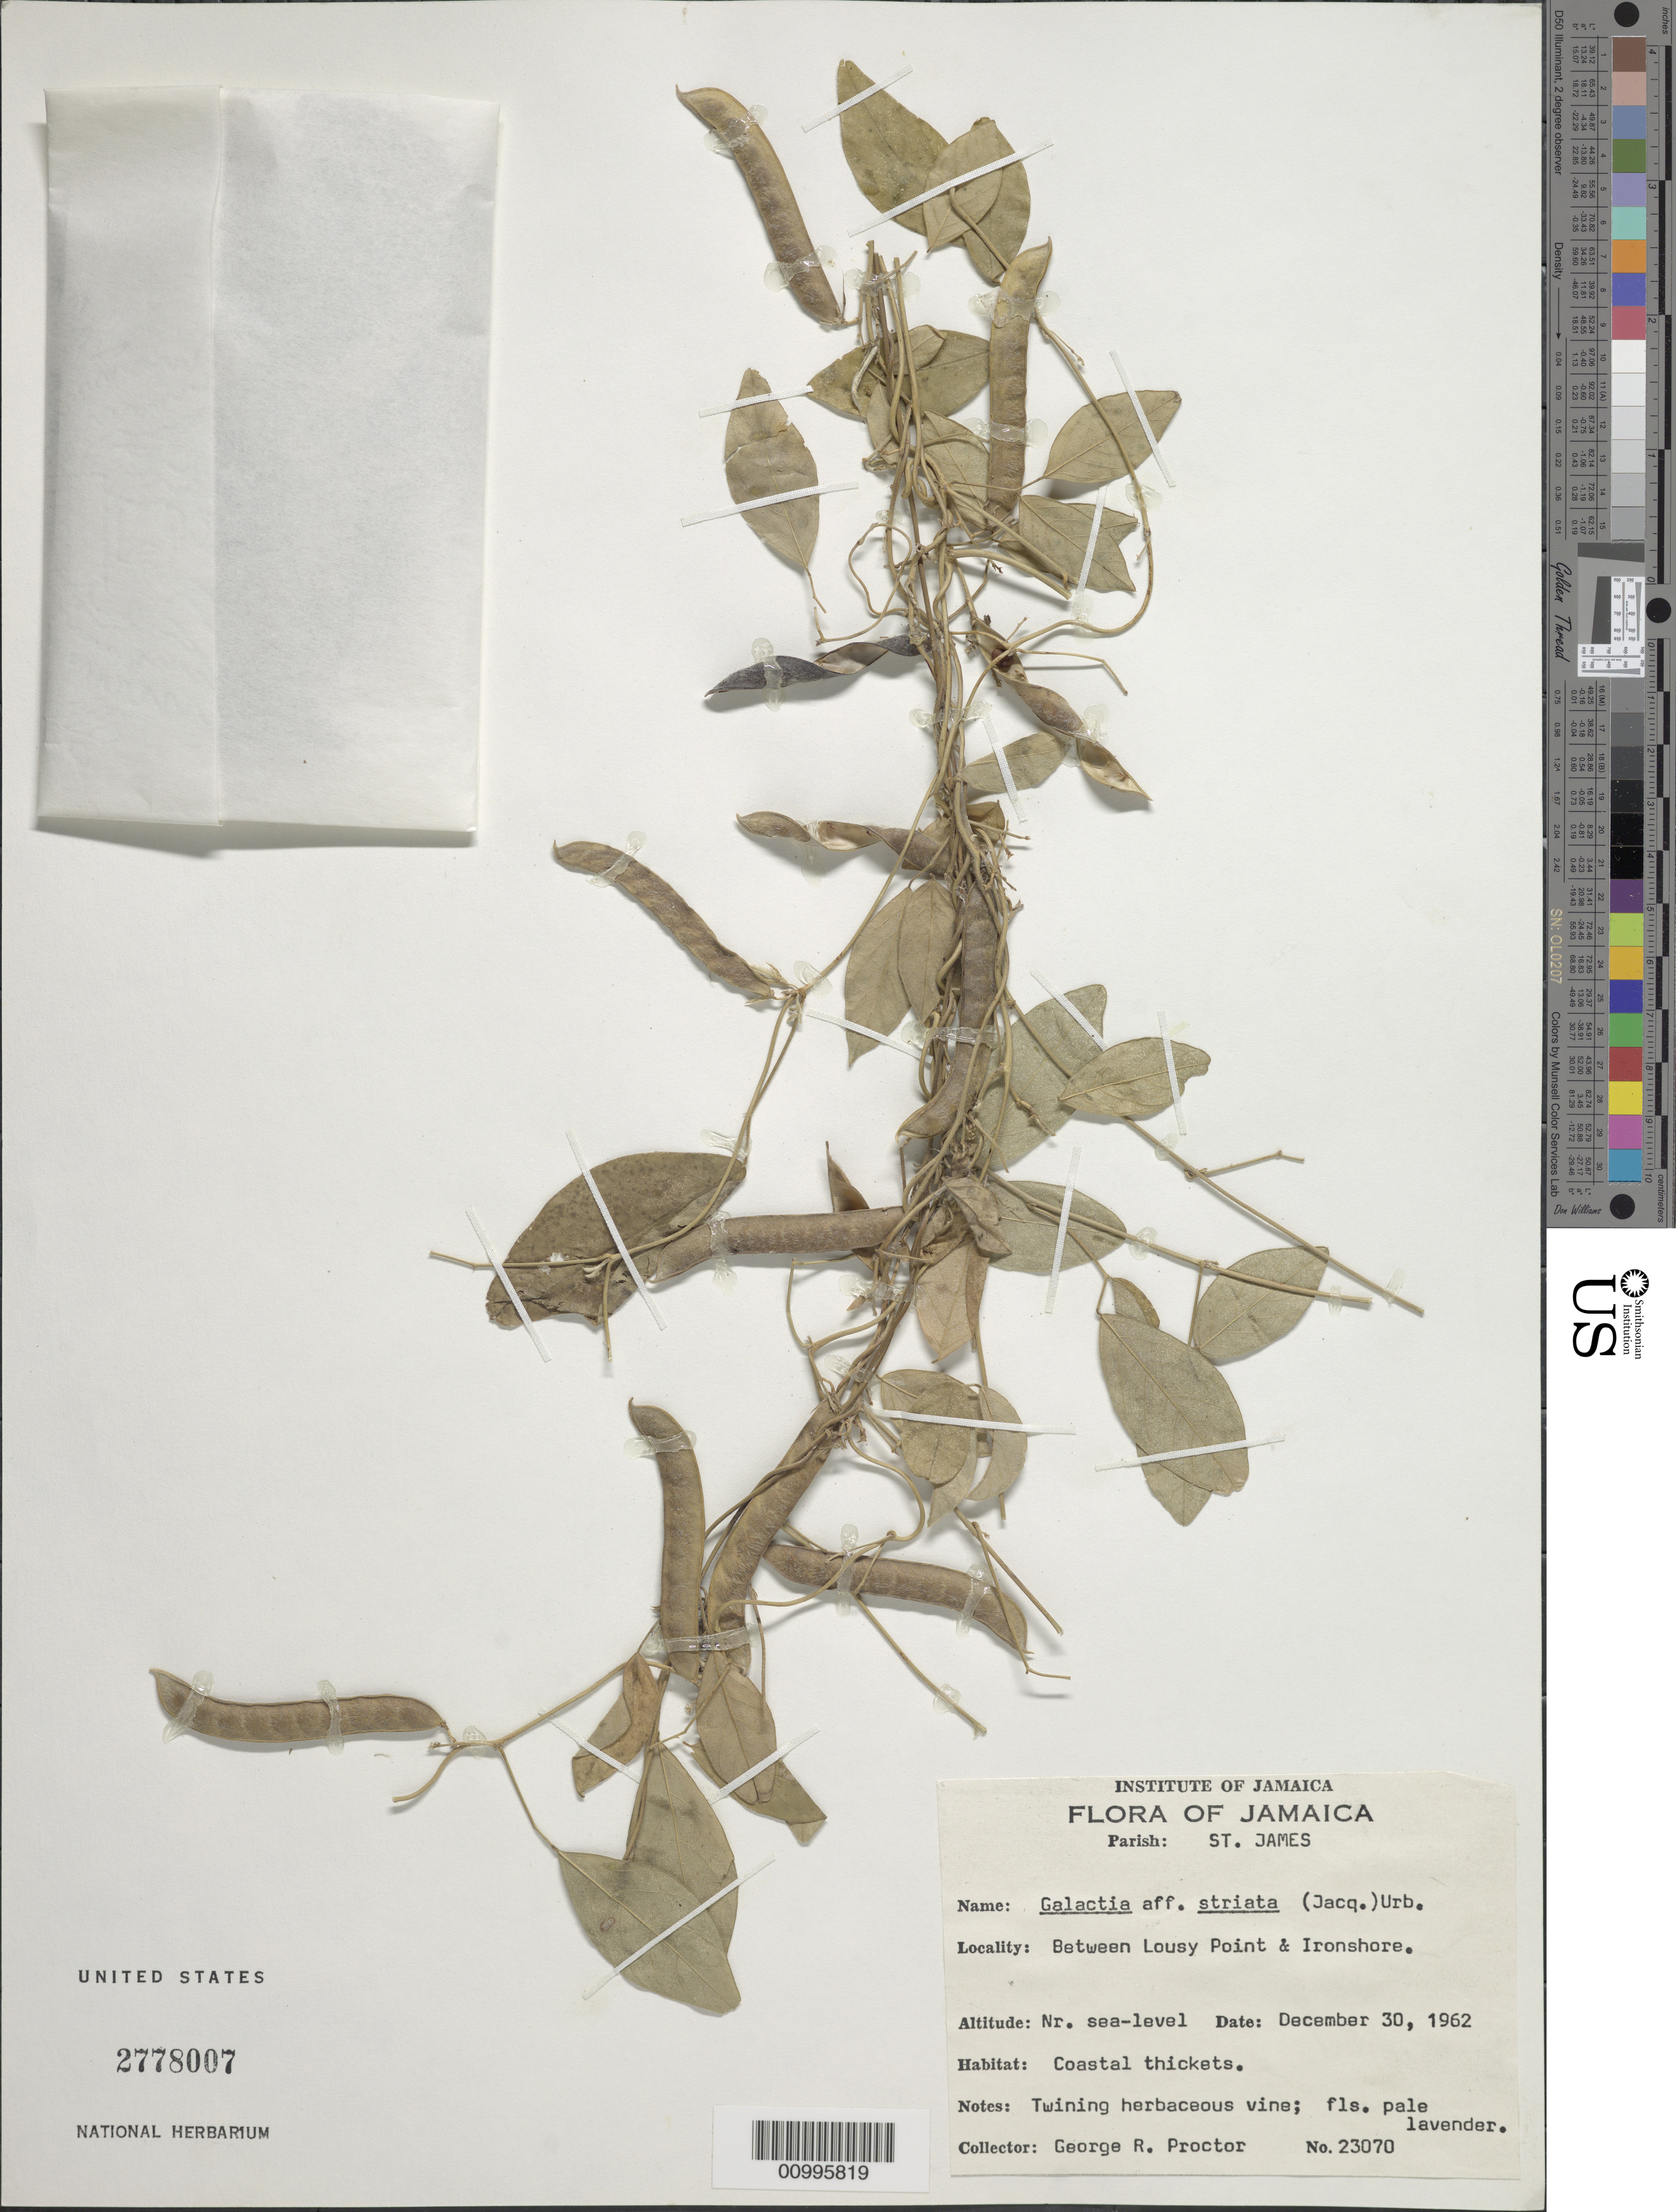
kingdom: Plantae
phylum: Tracheophyta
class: Magnoliopsida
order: Fabales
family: Fabaceae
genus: Galactia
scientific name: Galactia striata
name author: (Jacq.) Urb.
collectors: G. R. Proctor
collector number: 23070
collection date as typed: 30 Dec 1962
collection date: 1962-12-30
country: Jamaica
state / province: Saint James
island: Jamaica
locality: between lousy point and ironshore, near sea level, in coastal thickets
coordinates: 0 N, 0 E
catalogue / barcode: US 2778007